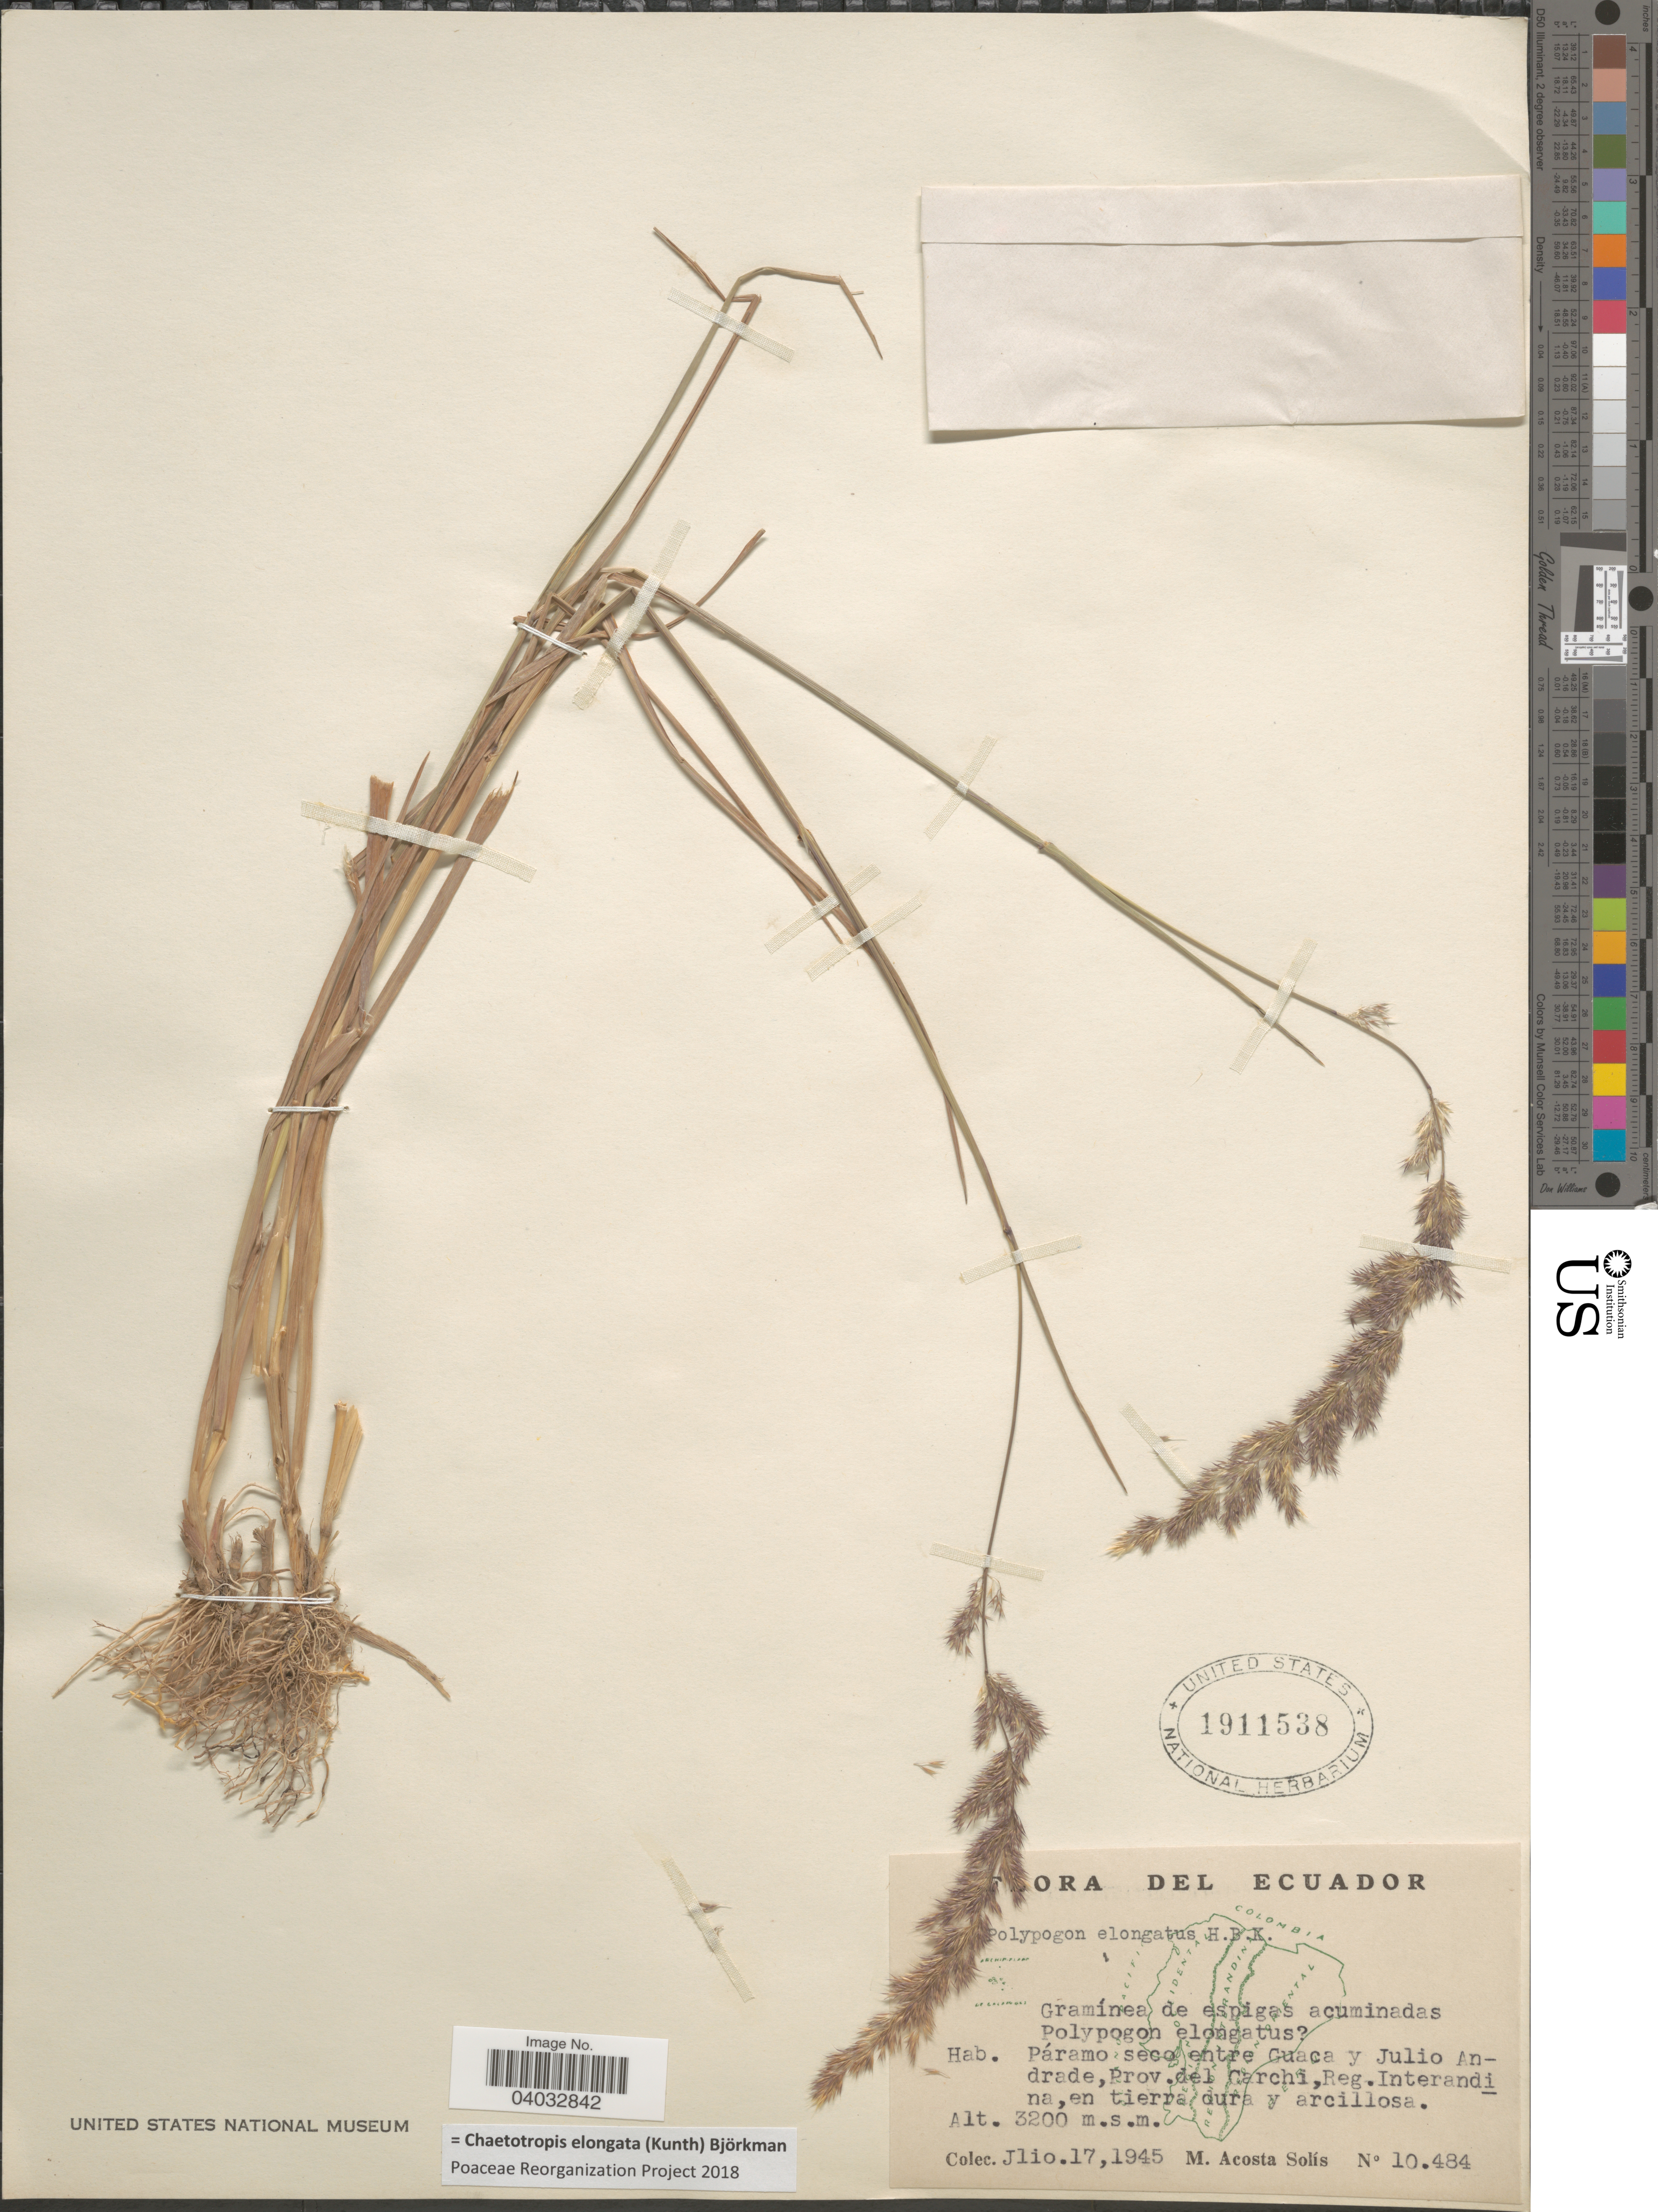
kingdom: Plantae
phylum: Tracheophyta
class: Liliopsida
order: Poales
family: Poaceae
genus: Chaetotropis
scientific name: Chaetotropis elongata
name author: (Kunth) Björkman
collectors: M. Acosta Solis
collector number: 10484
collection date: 1945-07-17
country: Ecuador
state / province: Carchi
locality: Páramo seco entre Guaca y Julio Andrade, Reg. Interandina, en tierra dura y arcillosa.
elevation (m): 3200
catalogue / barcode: US 1911538